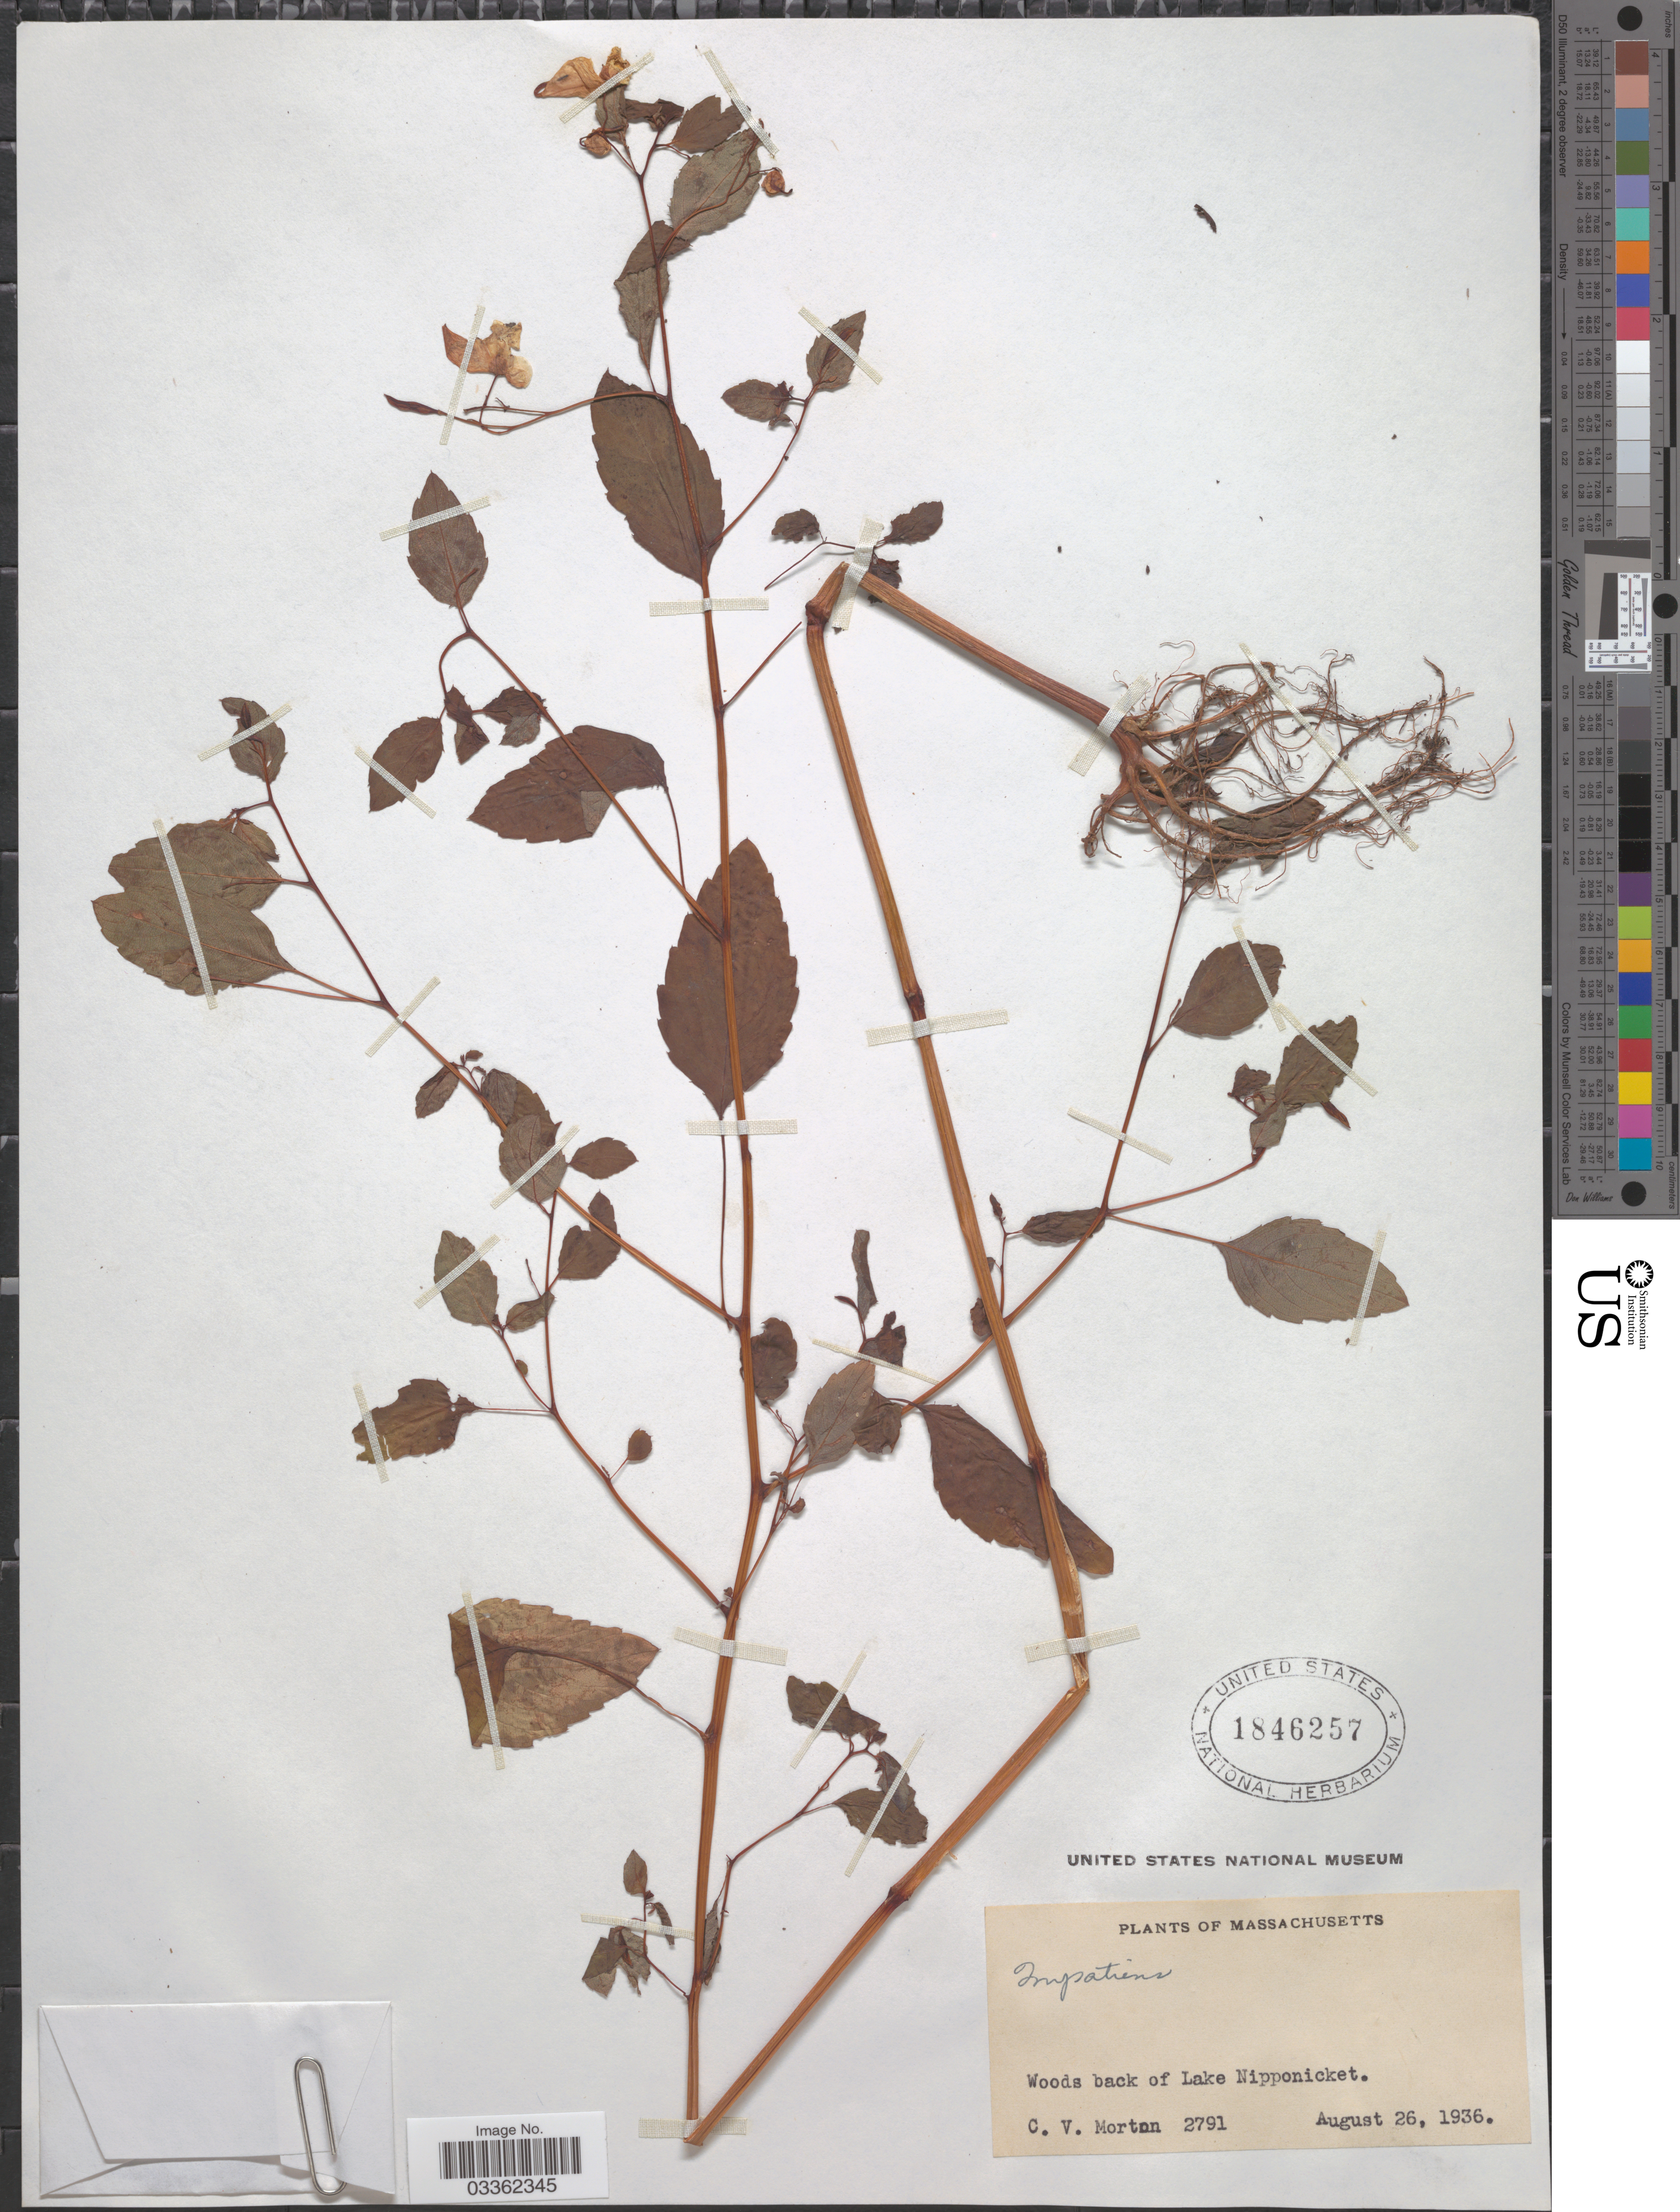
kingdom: Plantae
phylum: Tracheophyta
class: Magnoliopsida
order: Ericales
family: Balsaminaceae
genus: Impatiens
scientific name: Impatiens capensis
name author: Meerb.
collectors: C. V. Morton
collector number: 2791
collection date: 1936-08-26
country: United States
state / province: Massachusetts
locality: Woods back of Lake Nipponicket.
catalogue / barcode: US 1846257